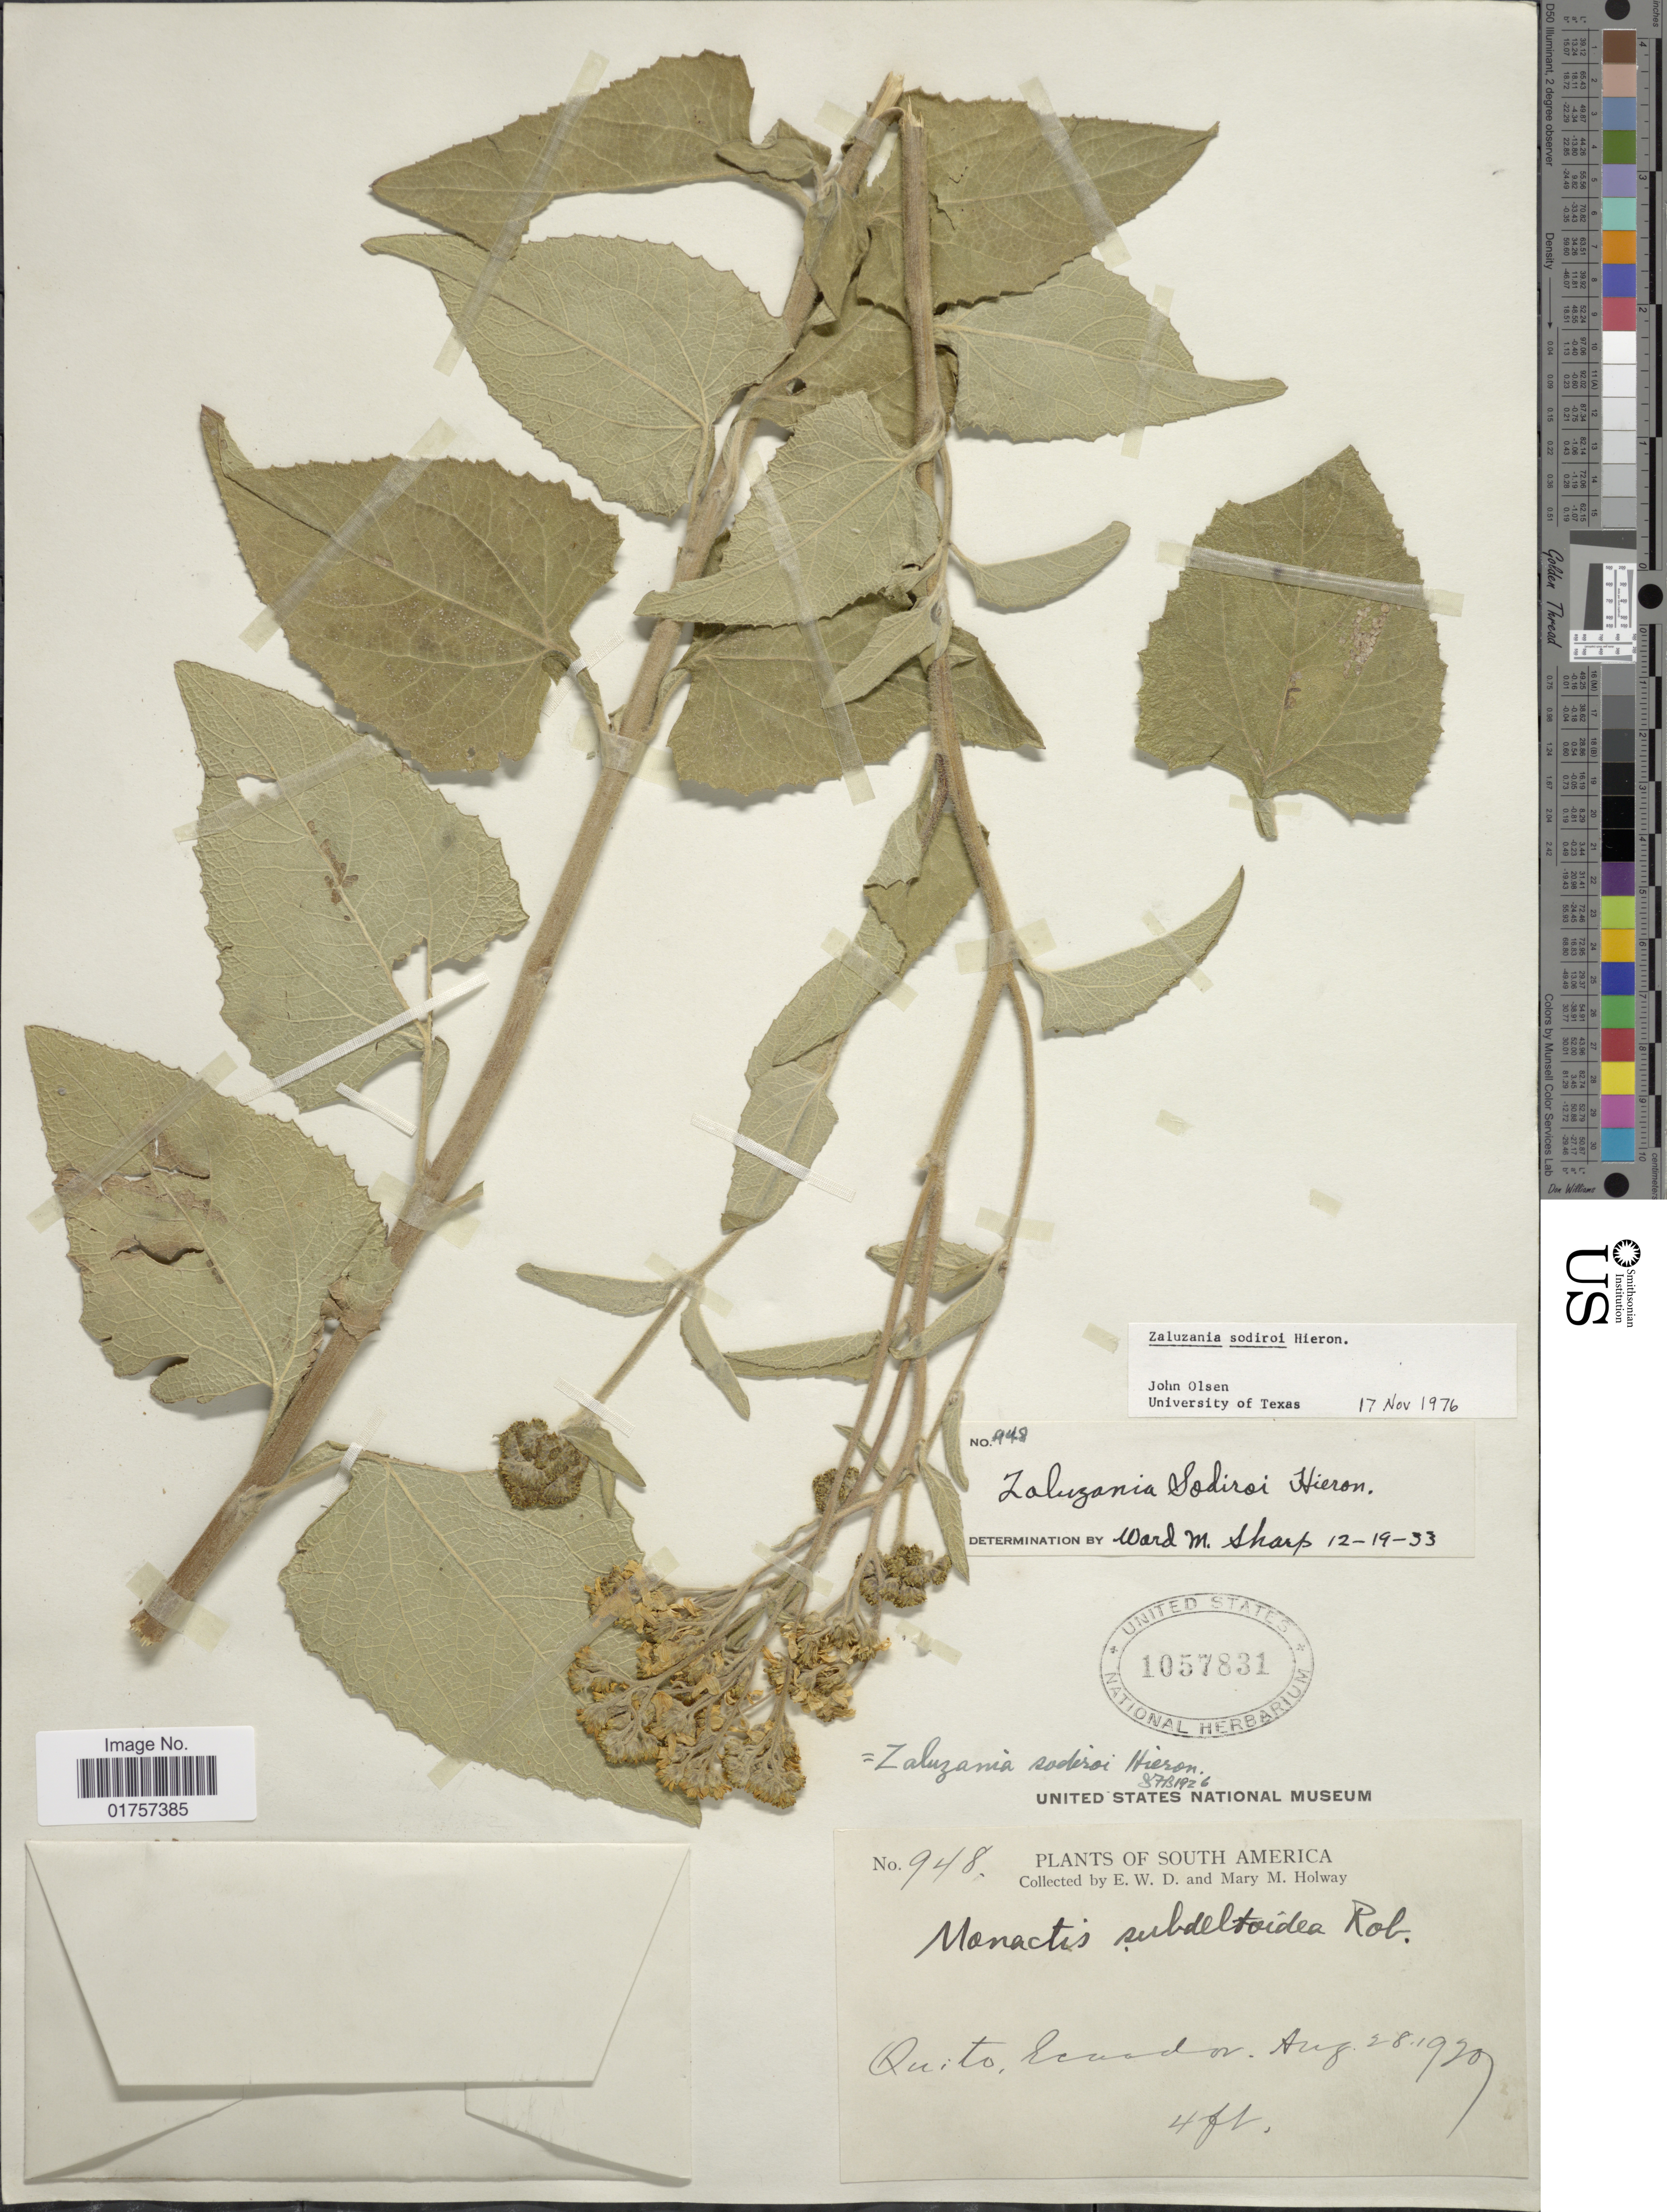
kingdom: Plantae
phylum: Tracheophyta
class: Magnoliopsida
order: Asterales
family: Asteraceae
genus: Kingianthus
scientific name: Kingianthus sodiroi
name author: (Hieron.) H. Rob.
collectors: E. W. D. Holway & M. M. Holway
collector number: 948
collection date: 1920-08-28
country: Ecuador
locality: Quito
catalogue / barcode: US 1057831